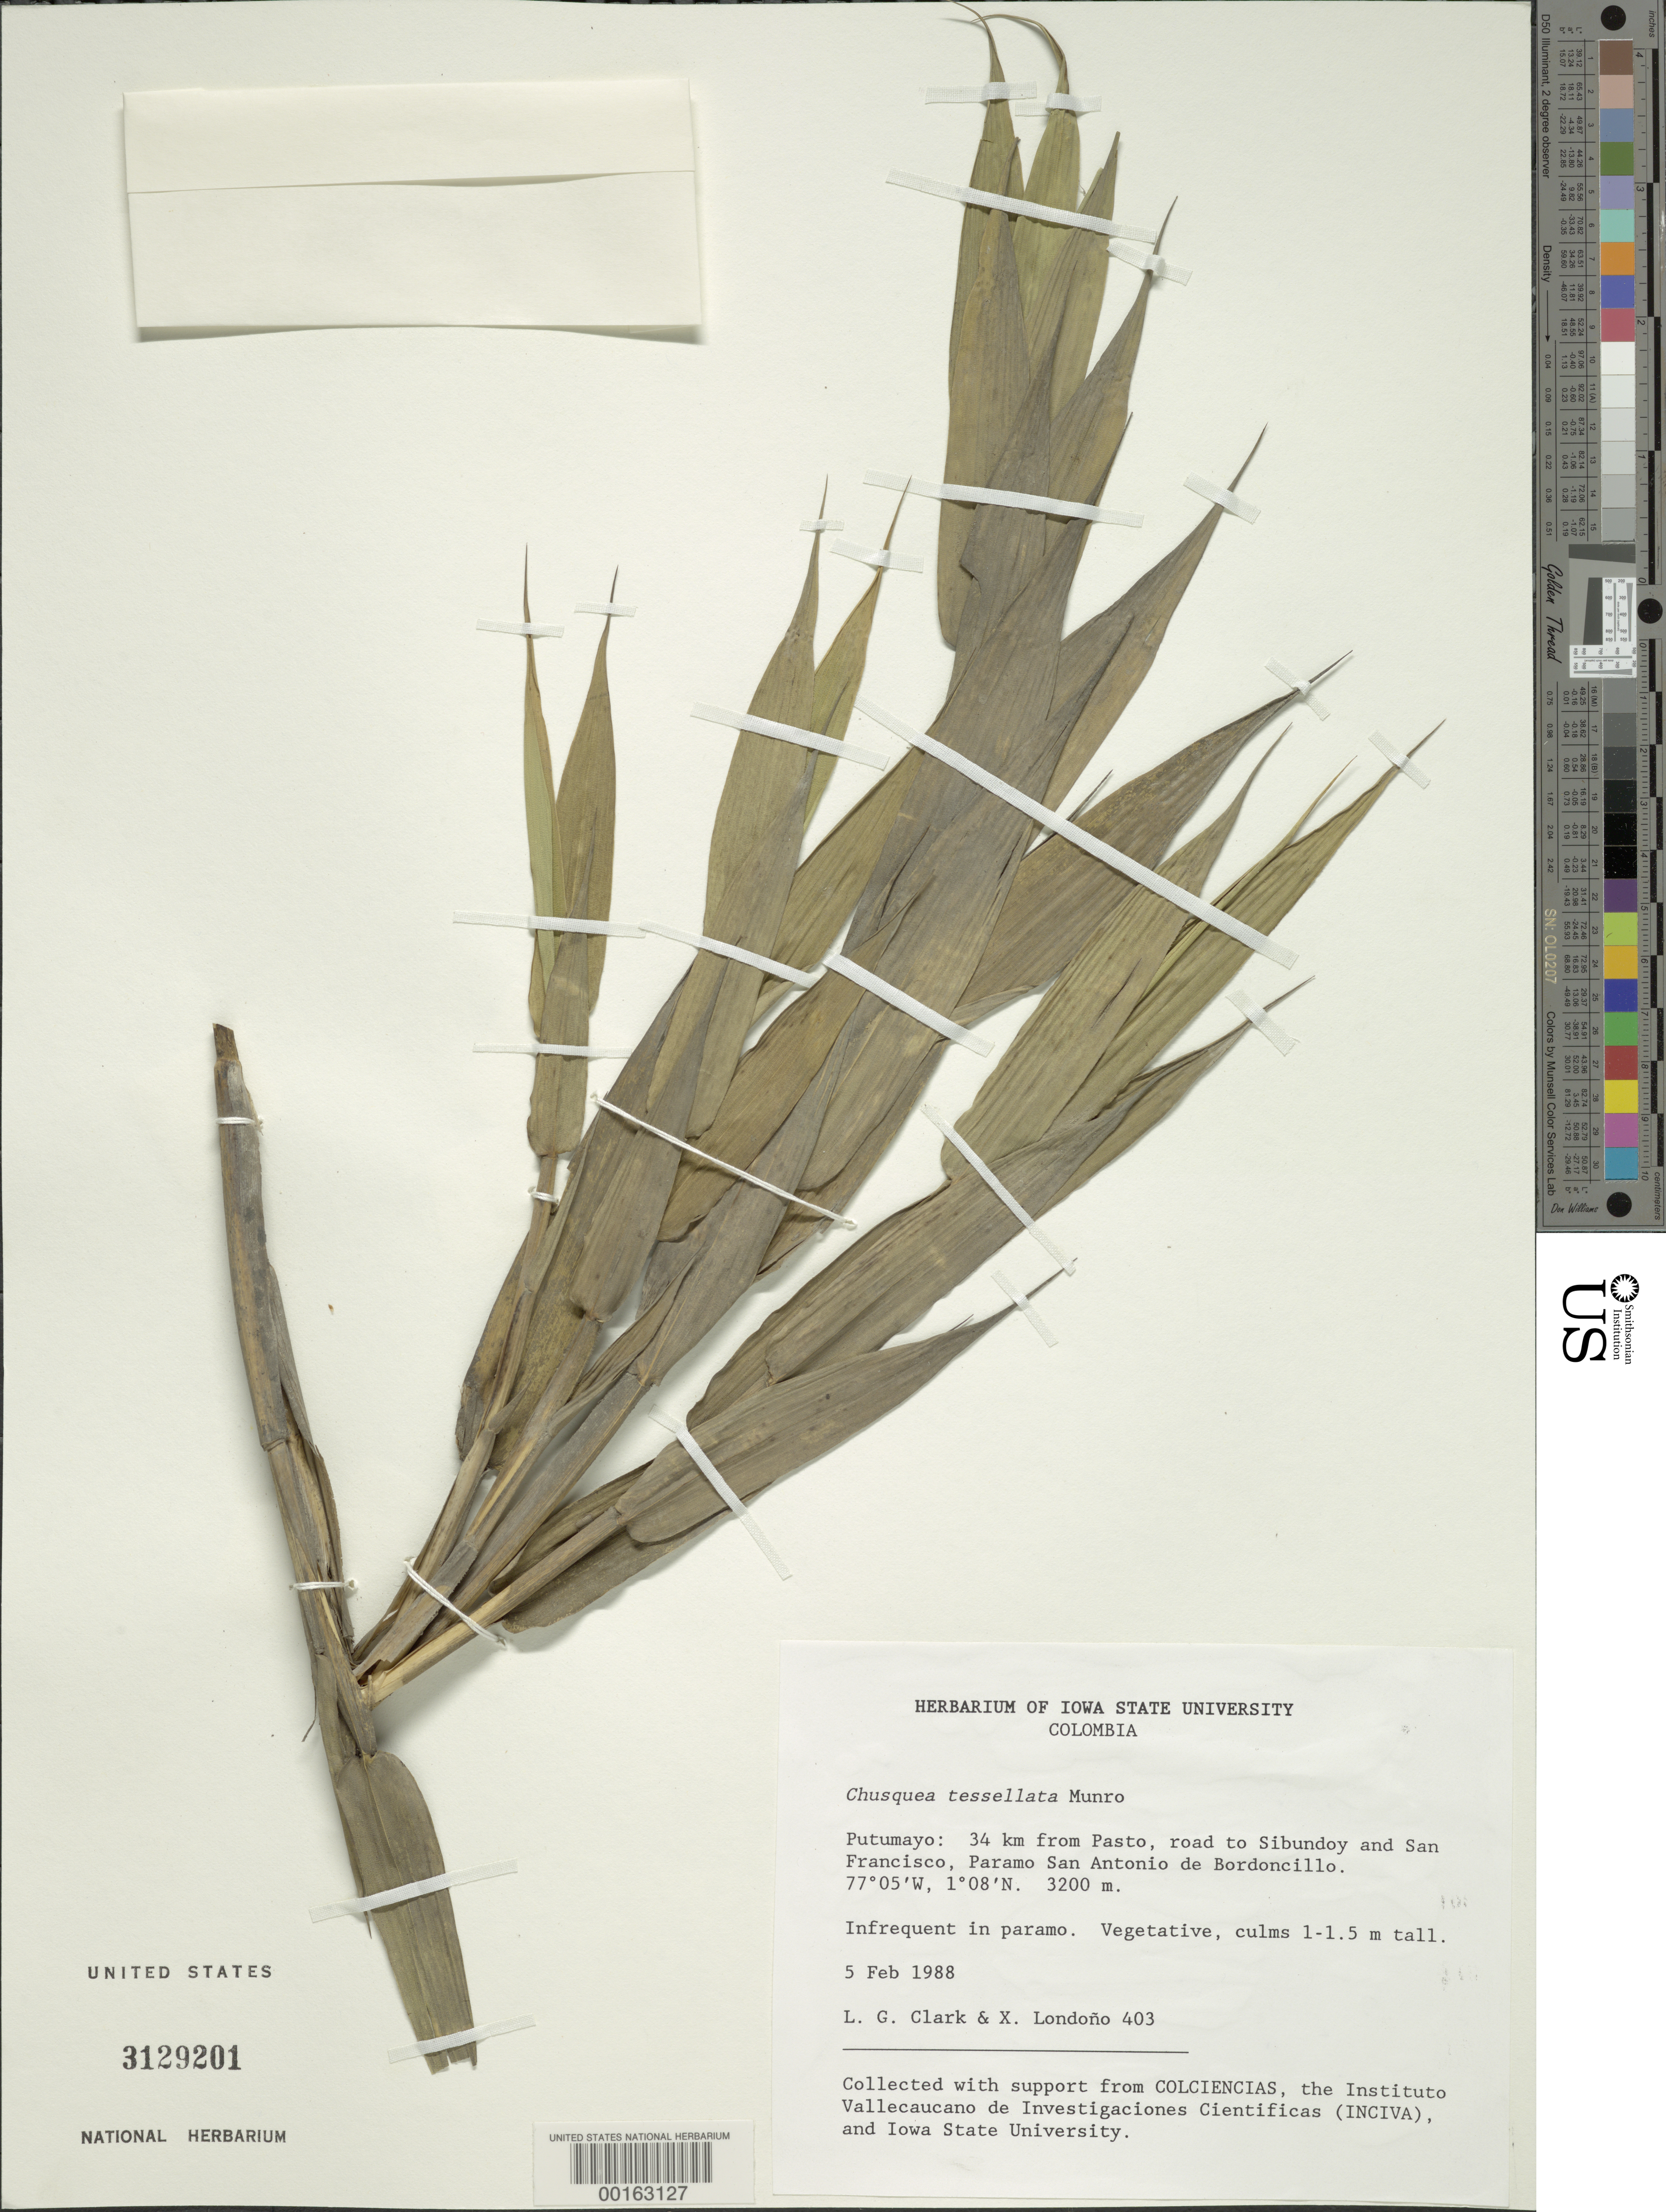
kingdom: Plantae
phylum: Tracheophyta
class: Liliopsida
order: Poales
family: Poaceae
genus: Chusquea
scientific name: Chusquea tessellata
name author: Munro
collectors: L. G. Clark & X. Londoño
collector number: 403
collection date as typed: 05 Feb 1988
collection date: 1988-02-05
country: Colombia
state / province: Putumayo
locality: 34 km from Pasto, road to Sibundoy and San Francisco, Paramo San Antonia de Bordoncillo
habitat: In paramo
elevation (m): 3200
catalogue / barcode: US 3129201